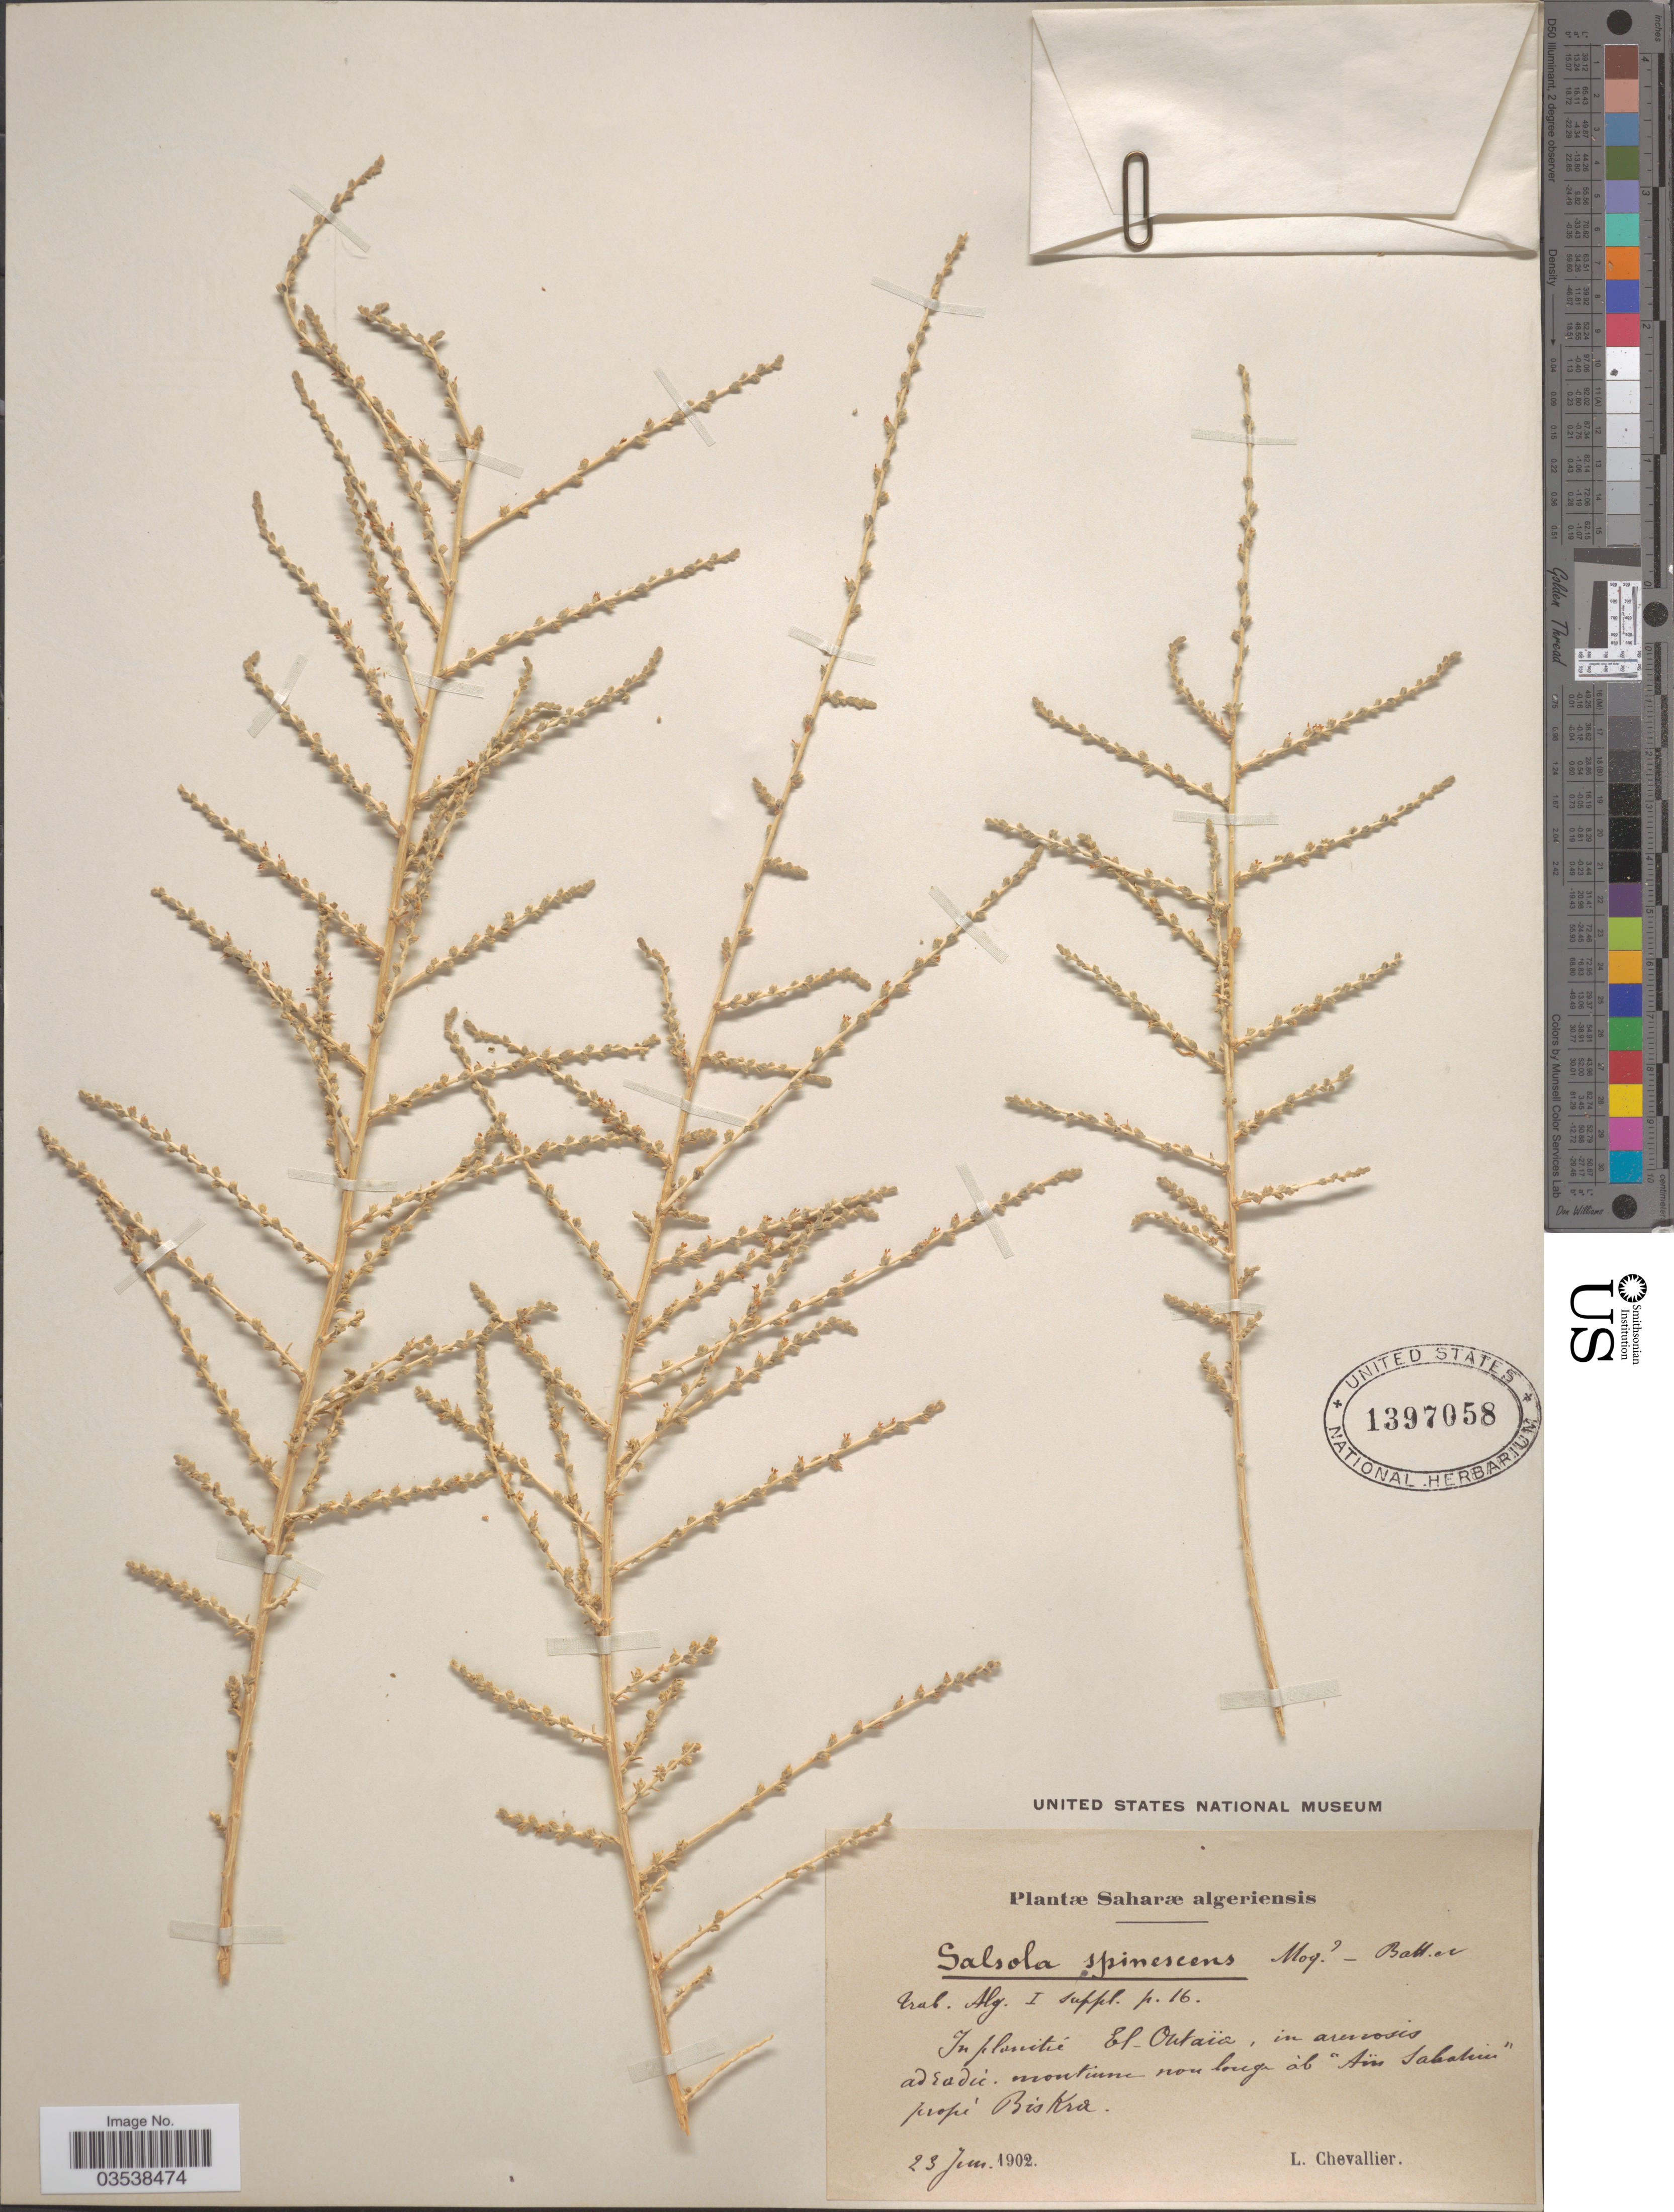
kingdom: Plantae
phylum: Tracheophyta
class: Magnoliopsida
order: Caryophyllales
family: Amaranthaceae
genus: Caroxylon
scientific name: Caroxylon sp.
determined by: Strong, Mark T., (BOT), Smithsonian Institution - National Museum of Natural History (UNITED STATES)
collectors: L. Chevallier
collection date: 1902-06-23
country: Algeria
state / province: Biskra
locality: Saharæ algeriensis. In planitié El Outaïa, in arenosis ad radic. montium non longe ab "Ain Sahalim [interpreted]" propé Biskra.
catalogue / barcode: US 1397058